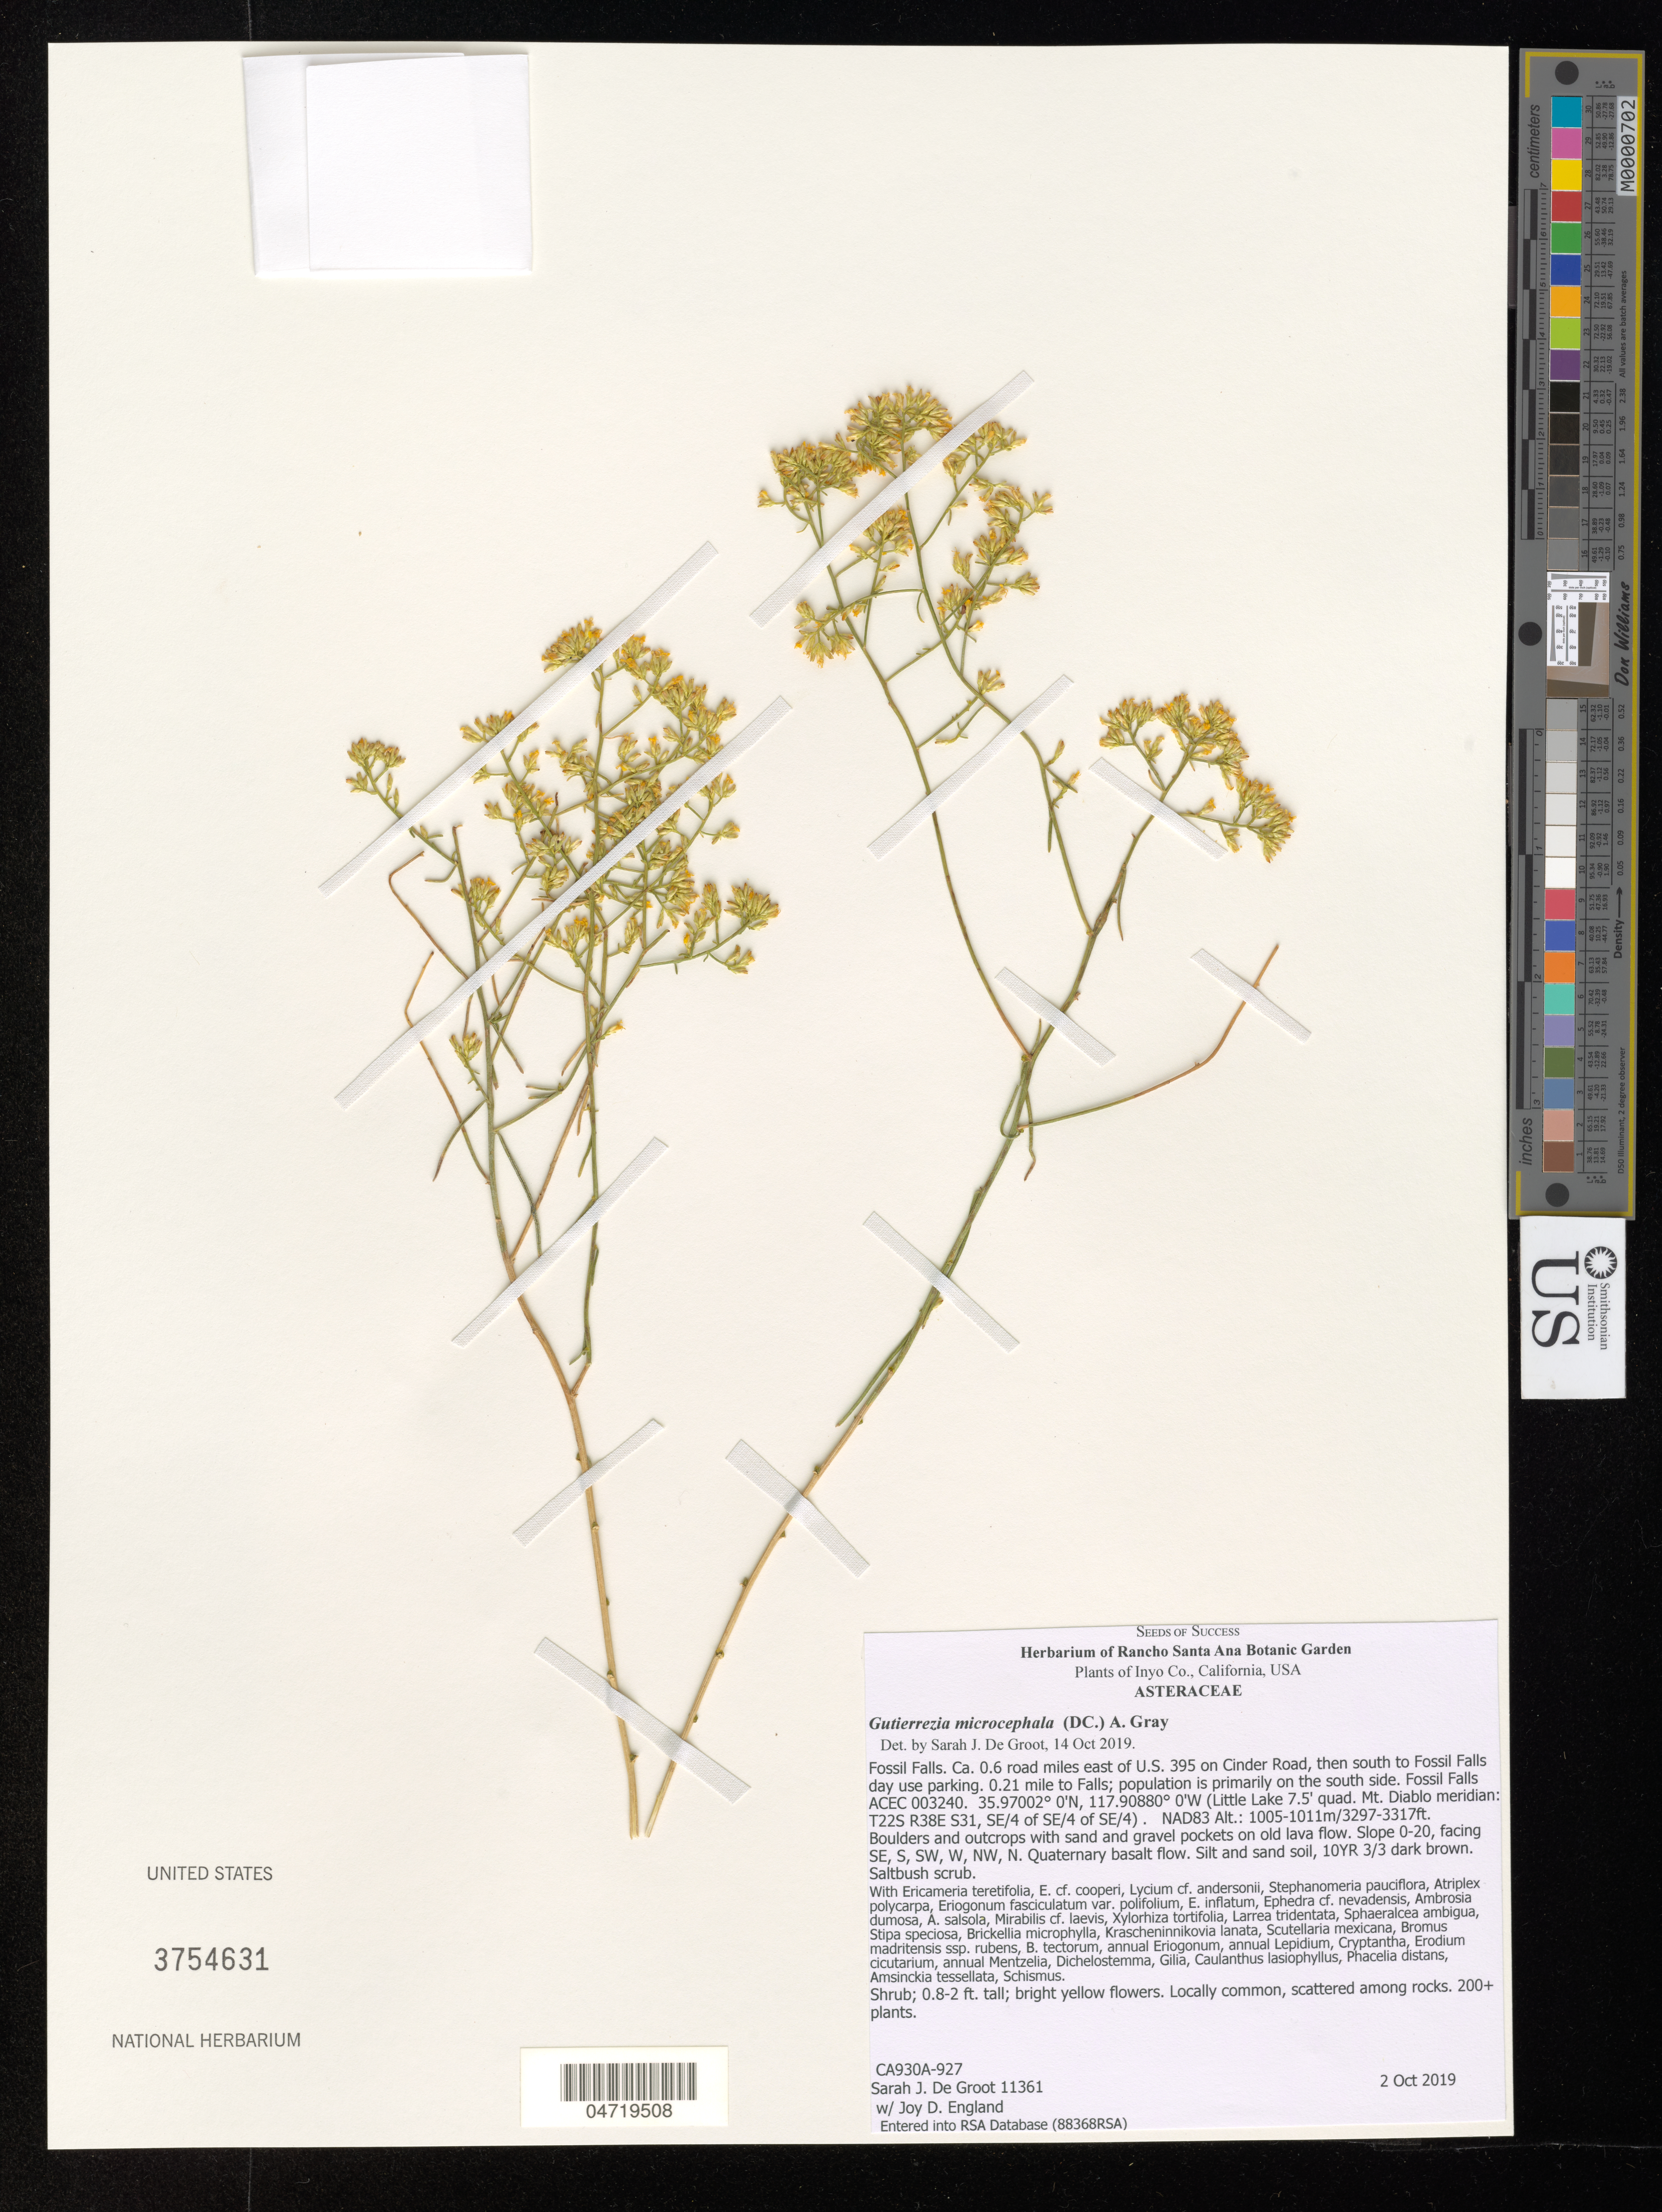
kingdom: Plantae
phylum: Tracheophyta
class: Magnoliopsida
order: Asterales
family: Asteraceae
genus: Gutierrezia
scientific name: Gutierrezia microcephala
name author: (DC.) A. Gray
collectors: S. De Groot & J. England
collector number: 11361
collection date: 2019-10-02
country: United States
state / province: California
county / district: Inyo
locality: Inyo Co. Fossil Falls. Ca. 0.6 road miles east of U.S. 395 on Cinder Road, then south to Fossil Falls day use parking. 0.21 mile to Falls; population is primarly on the south side. Fossil Falls ACEC 003240. (Little Lake 7.5' quad. Mt. Diablo meridian: T22S R38E S31, SE/4 of SE/4 of SE/4). NAD83.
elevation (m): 1005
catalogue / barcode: US 3754631